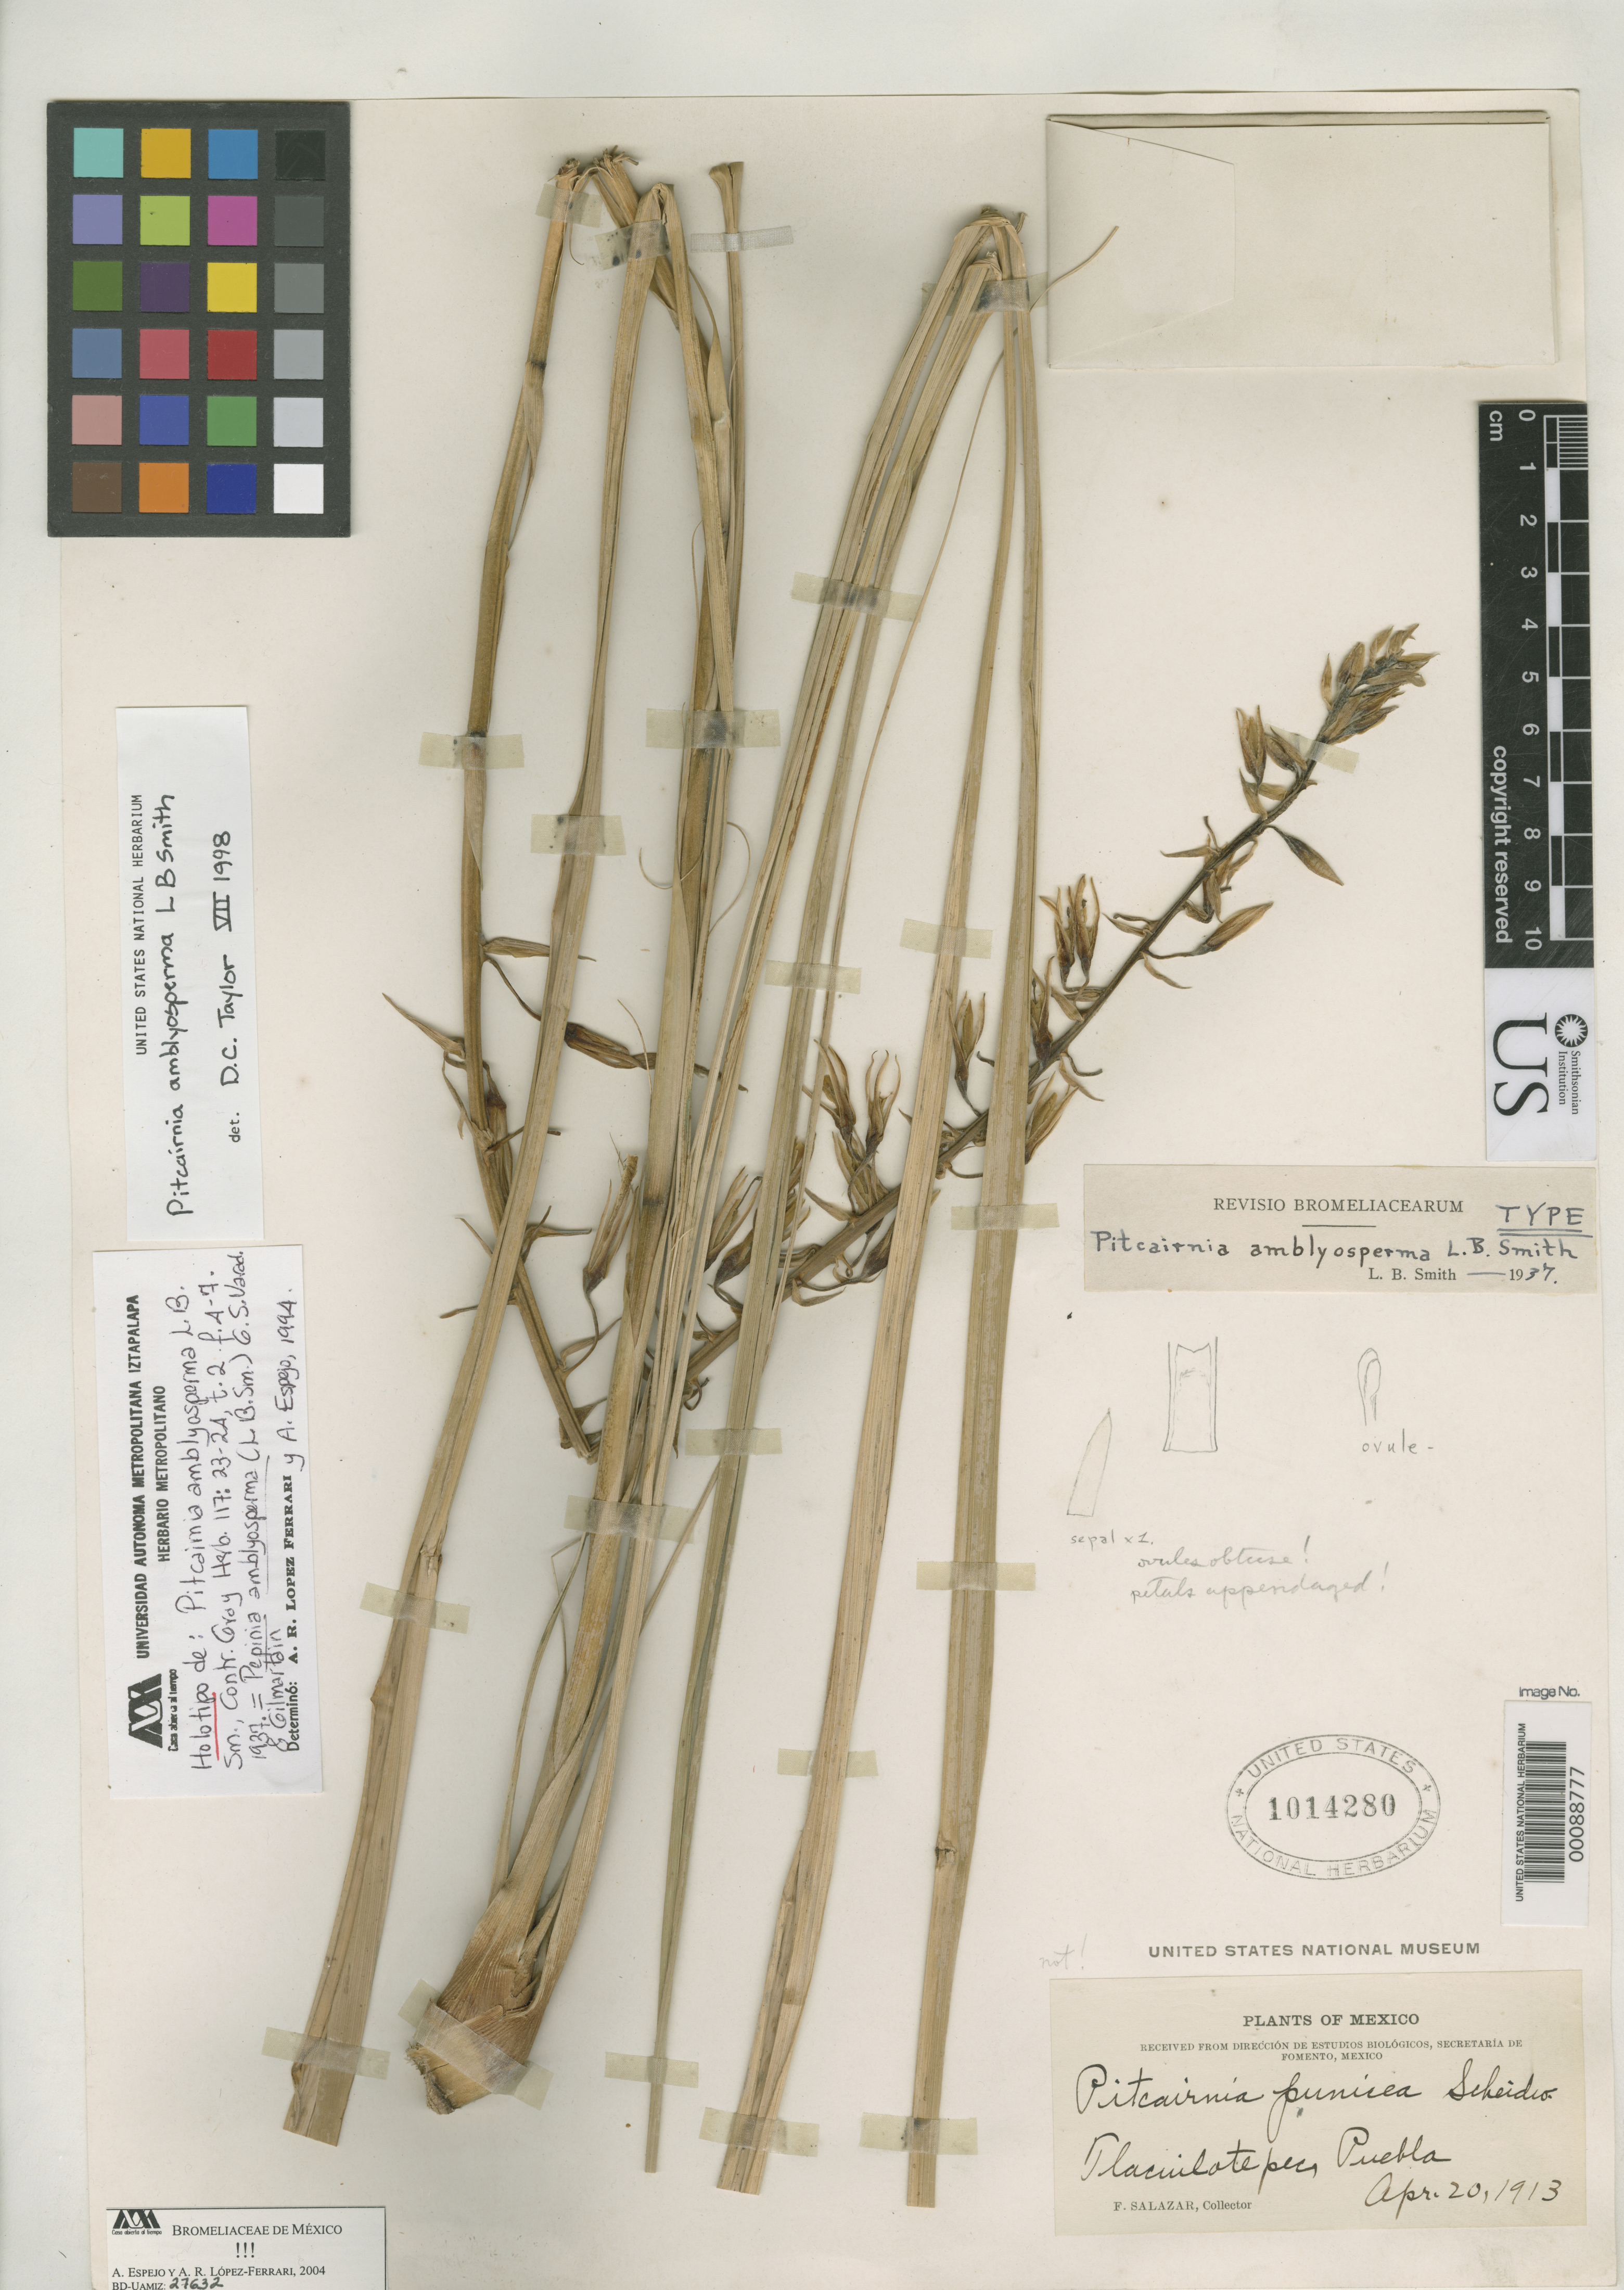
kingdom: Plantae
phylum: Tracheophyta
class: Liliopsida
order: Poales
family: Bromeliaceae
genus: Pitcairnia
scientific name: Pitcairnia amblyosperma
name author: L.B. Sm.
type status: Holotype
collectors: F. Salazar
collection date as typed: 1913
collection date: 1913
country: Mexico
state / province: Puebla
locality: Tlacuilo Tepec.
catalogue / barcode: US 1014280